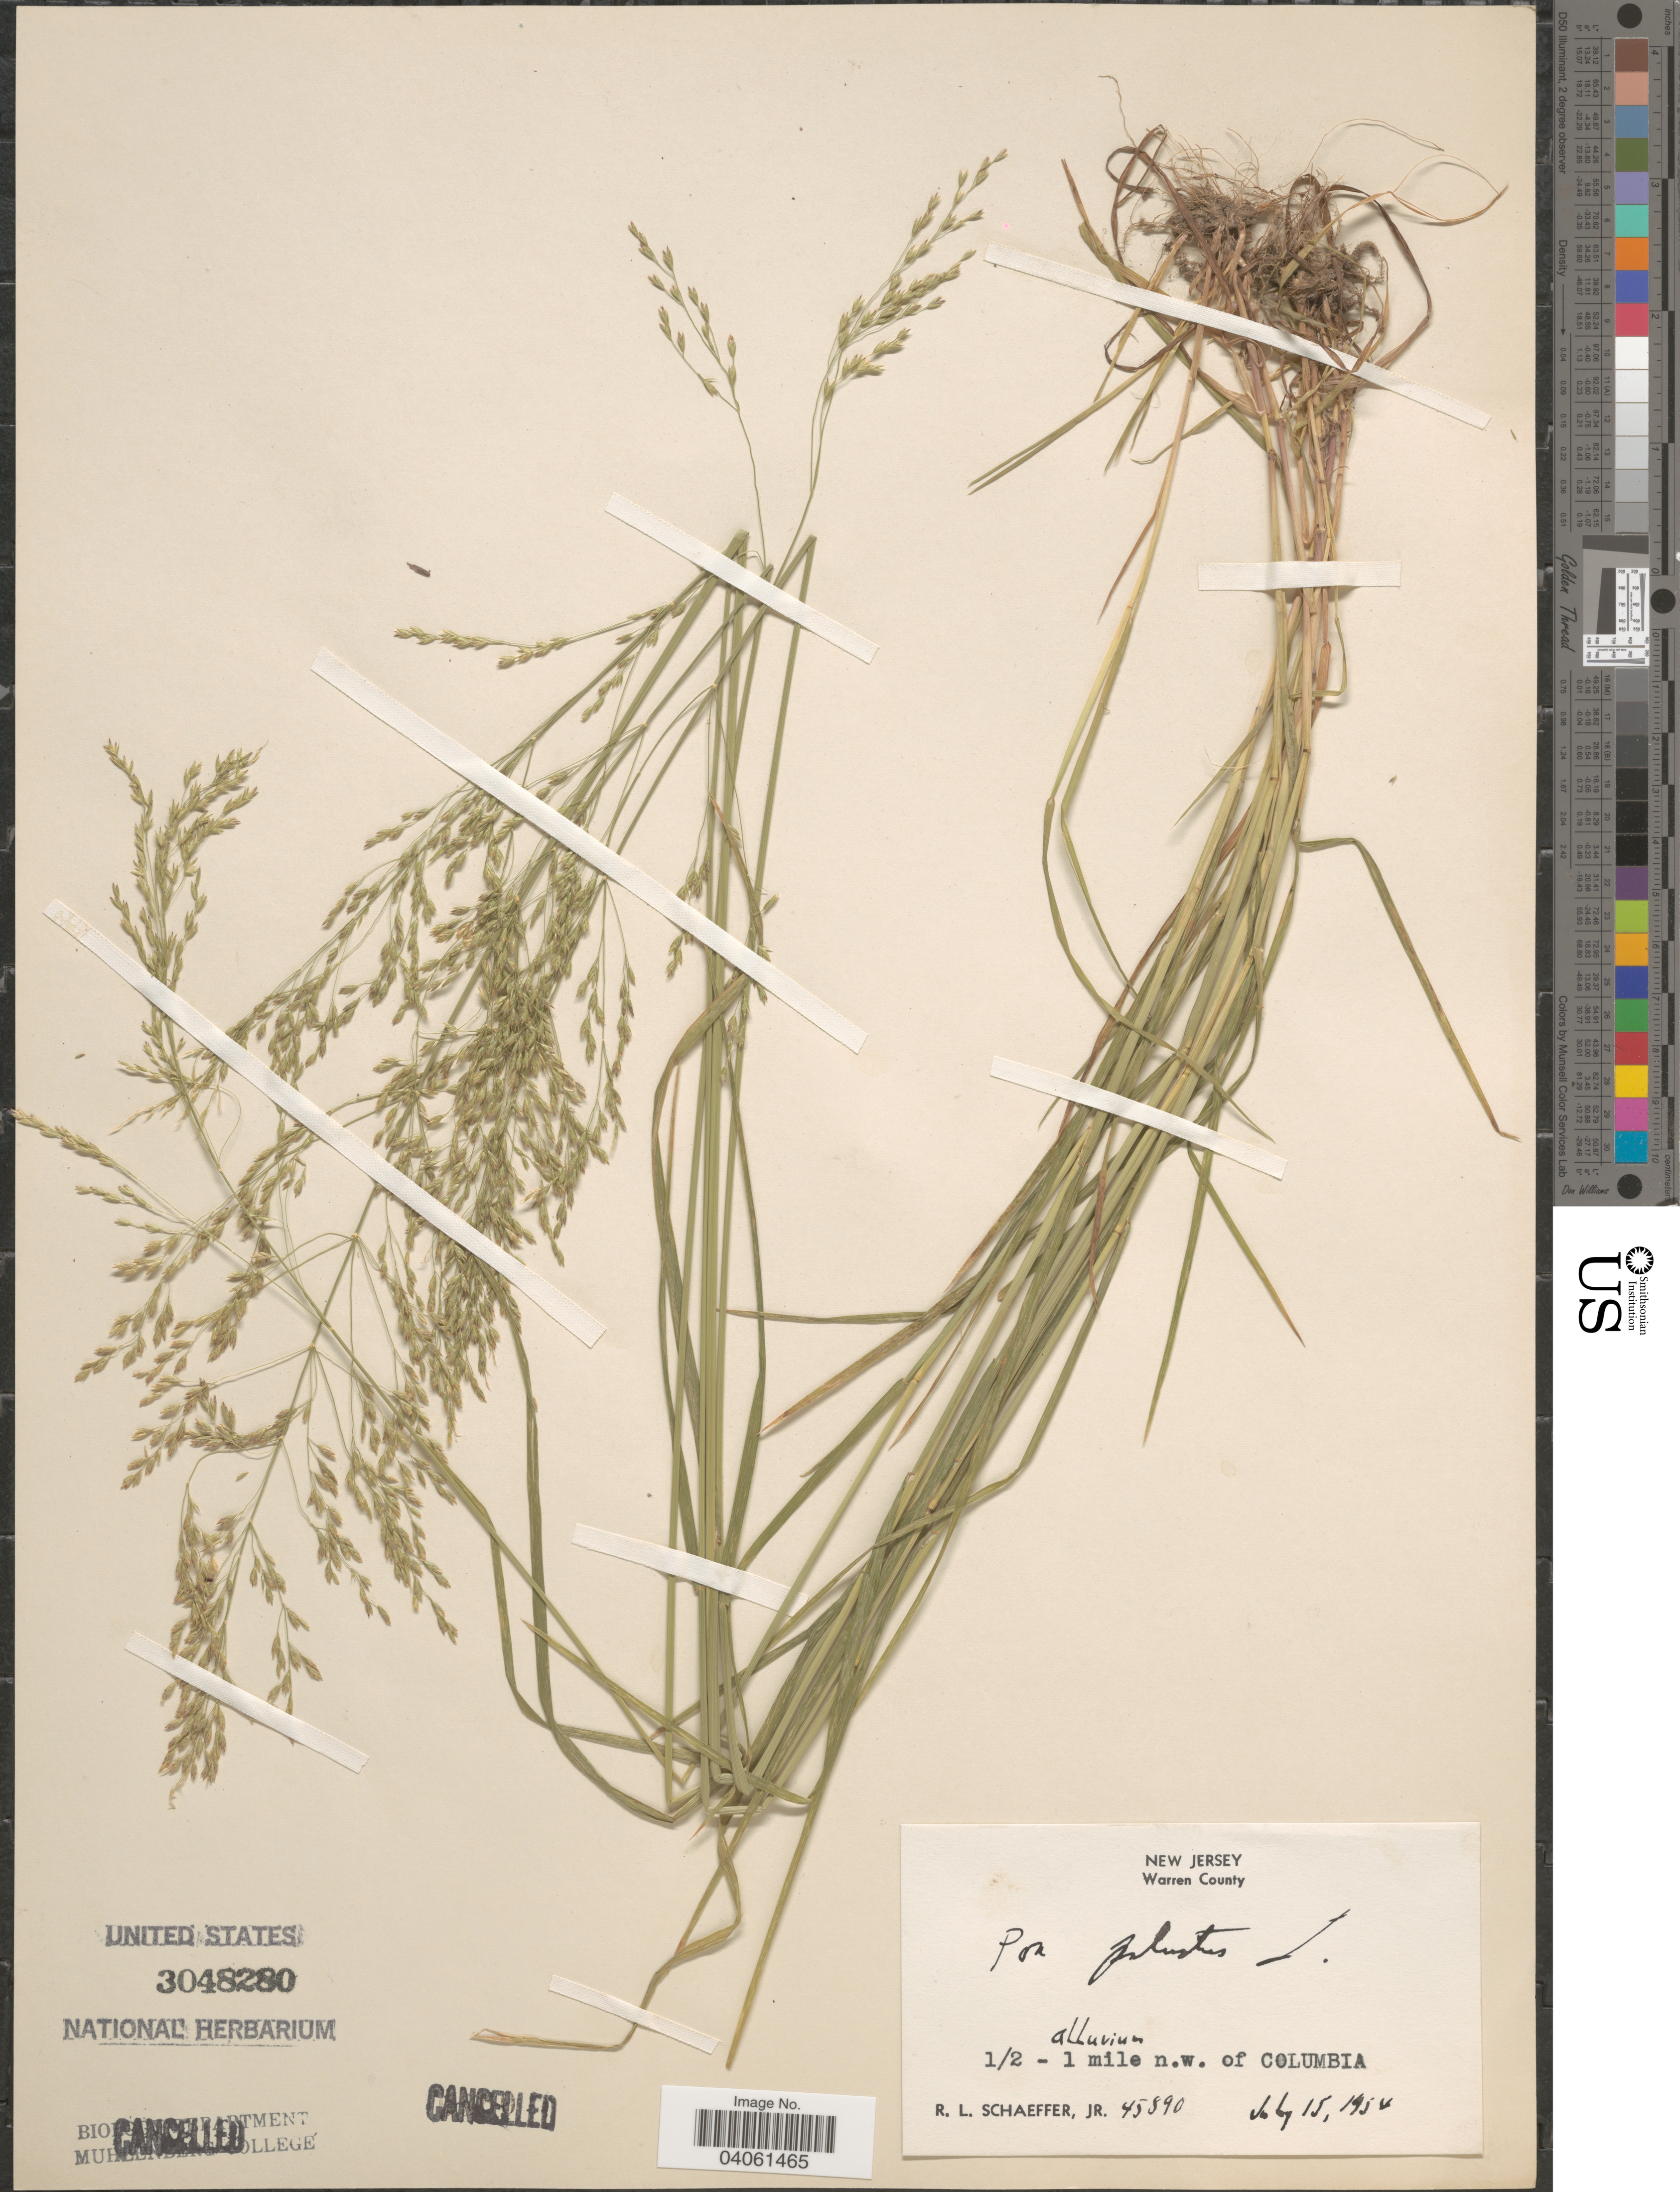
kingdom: Plantae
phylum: Tracheophyta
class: Liliopsida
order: Poales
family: Poaceae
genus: Poa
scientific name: Poa palustris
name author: L.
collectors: R. L. Schaeffer Jr.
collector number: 45890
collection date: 1954-07-15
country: United States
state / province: New Jersey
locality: Warren County. 1/2 - 1 mile n.w. of Columbia.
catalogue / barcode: US 3048280